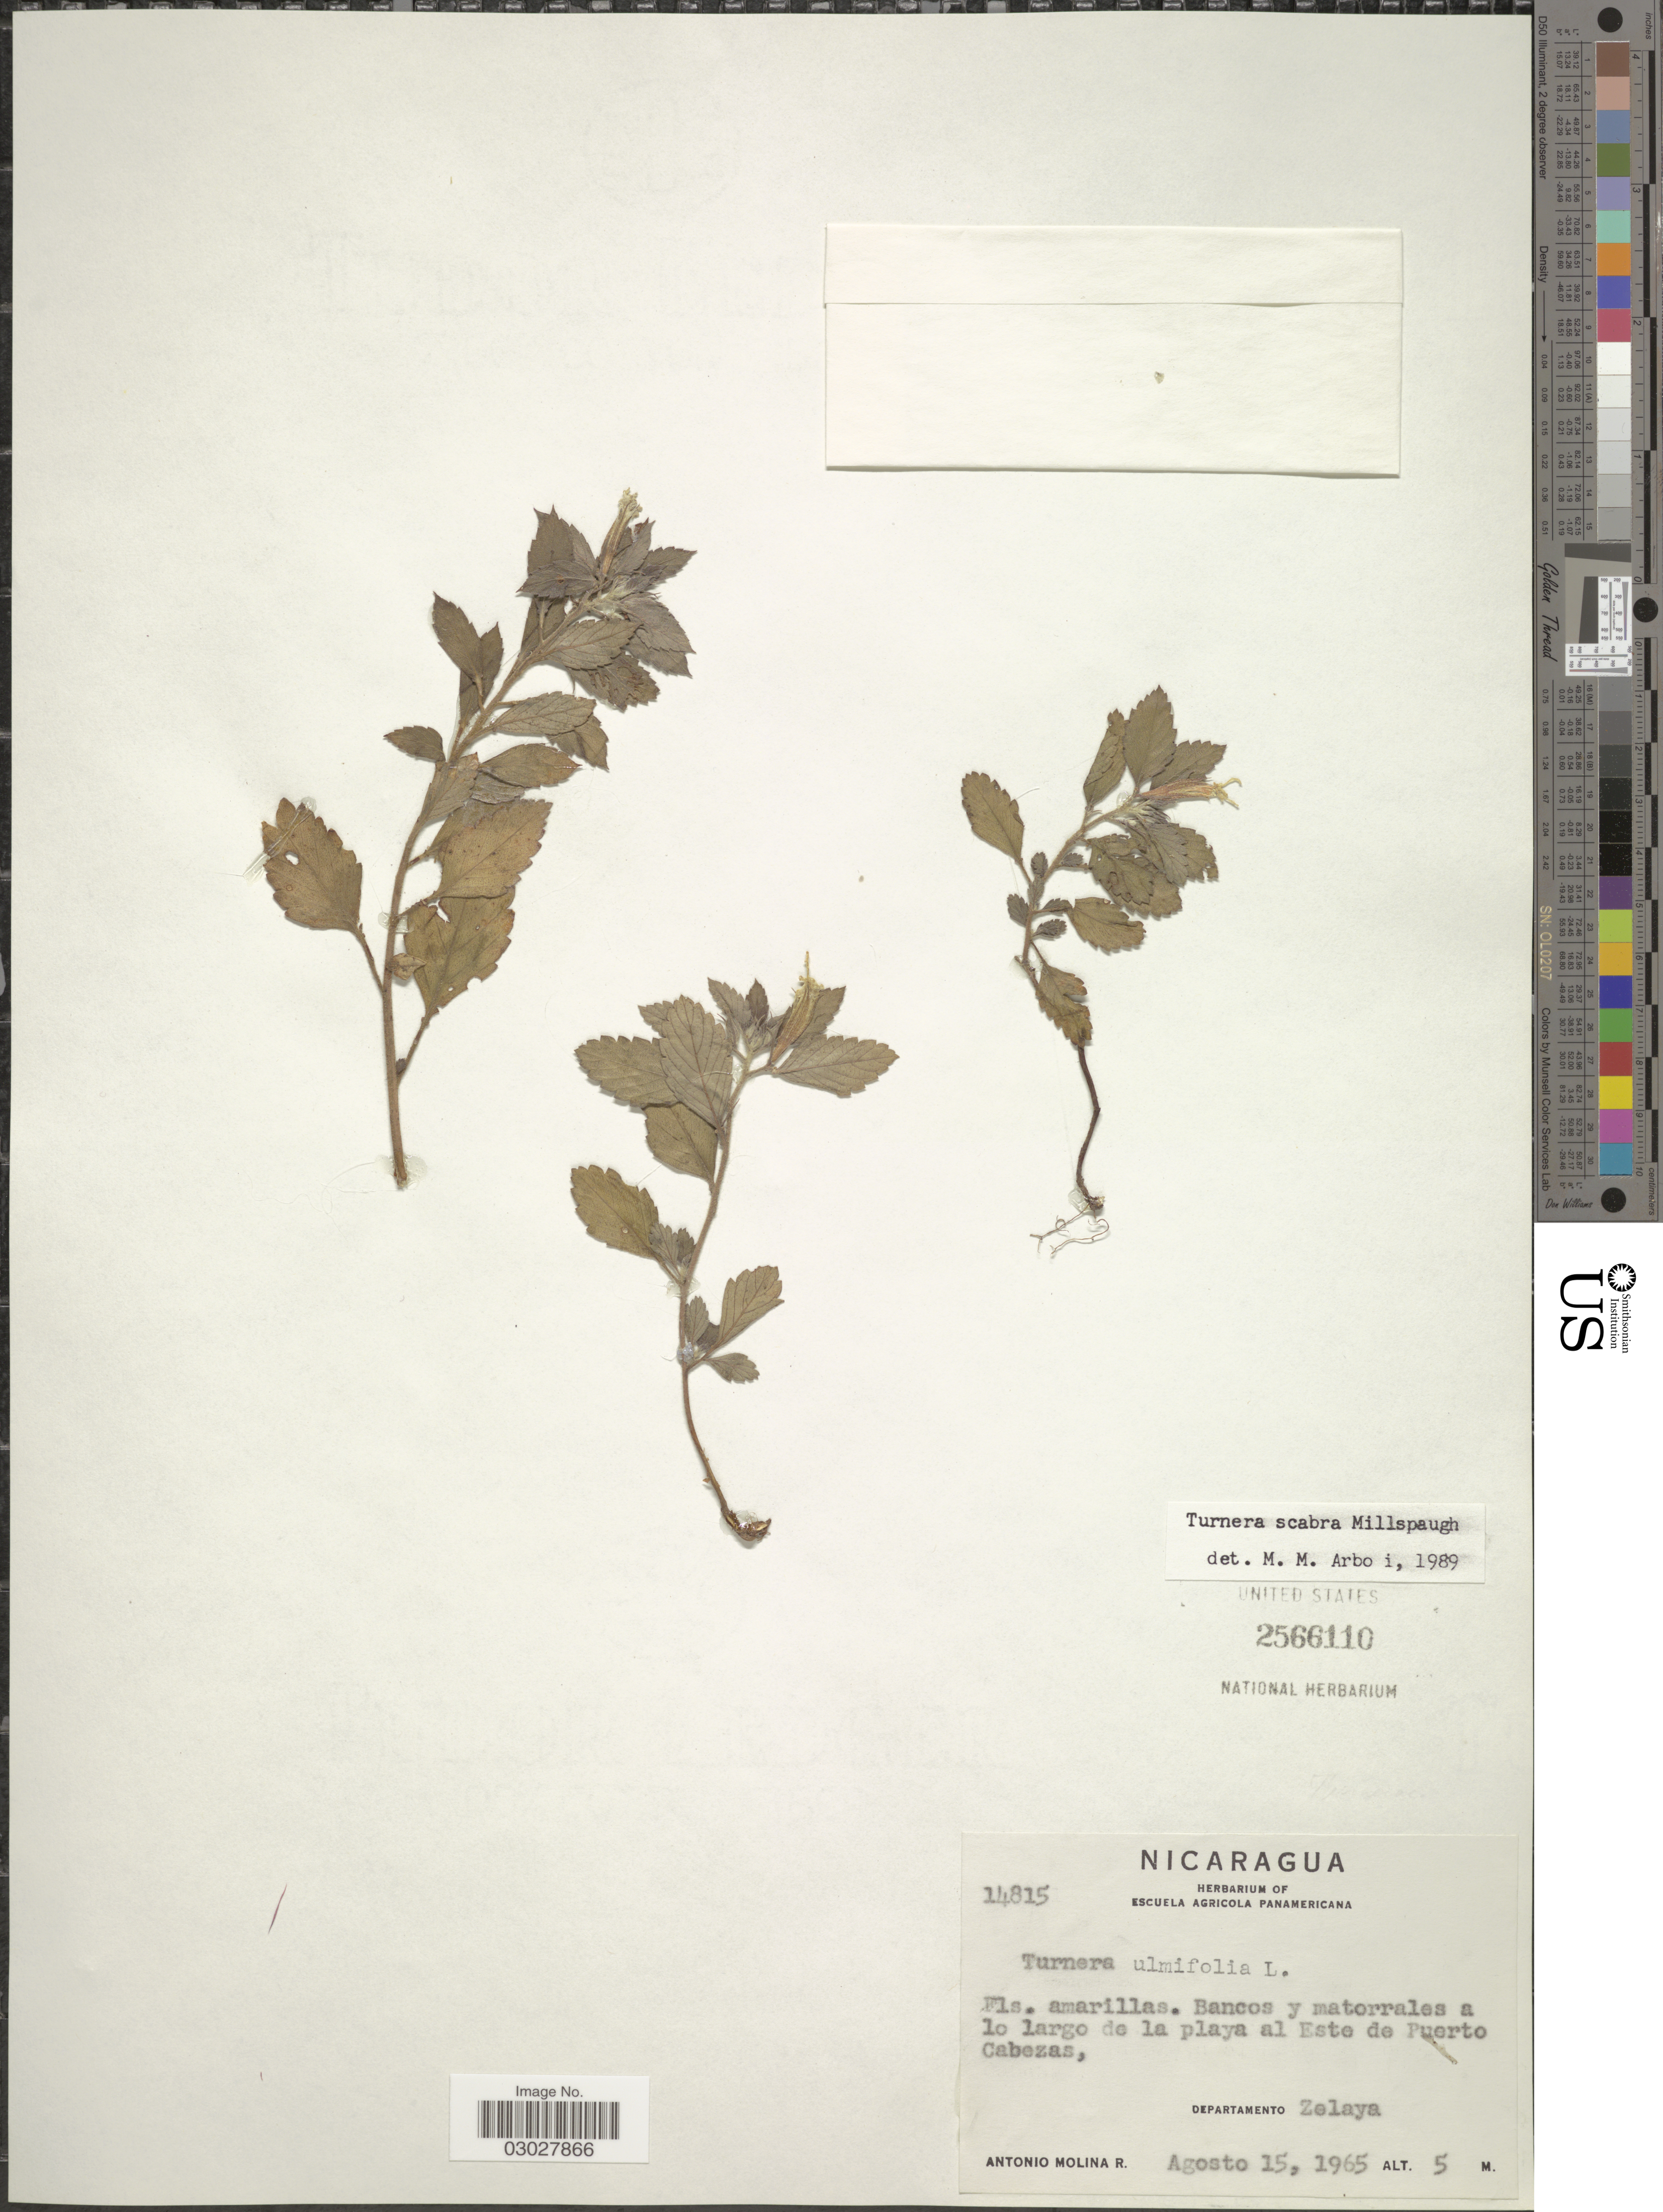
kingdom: Plantae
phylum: Tracheophyta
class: Magnoliopsida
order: Malpighiales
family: Turneraceae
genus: Turnera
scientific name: Turnera scabra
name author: Millsp.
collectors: A. Molina R.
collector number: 14815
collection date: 1965-08-15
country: Nicaragua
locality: Bancos y matorrales a lo largo de la playa al Este de Puerto Cabezas. Departamento Zelaya.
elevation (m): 5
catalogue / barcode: US 256610